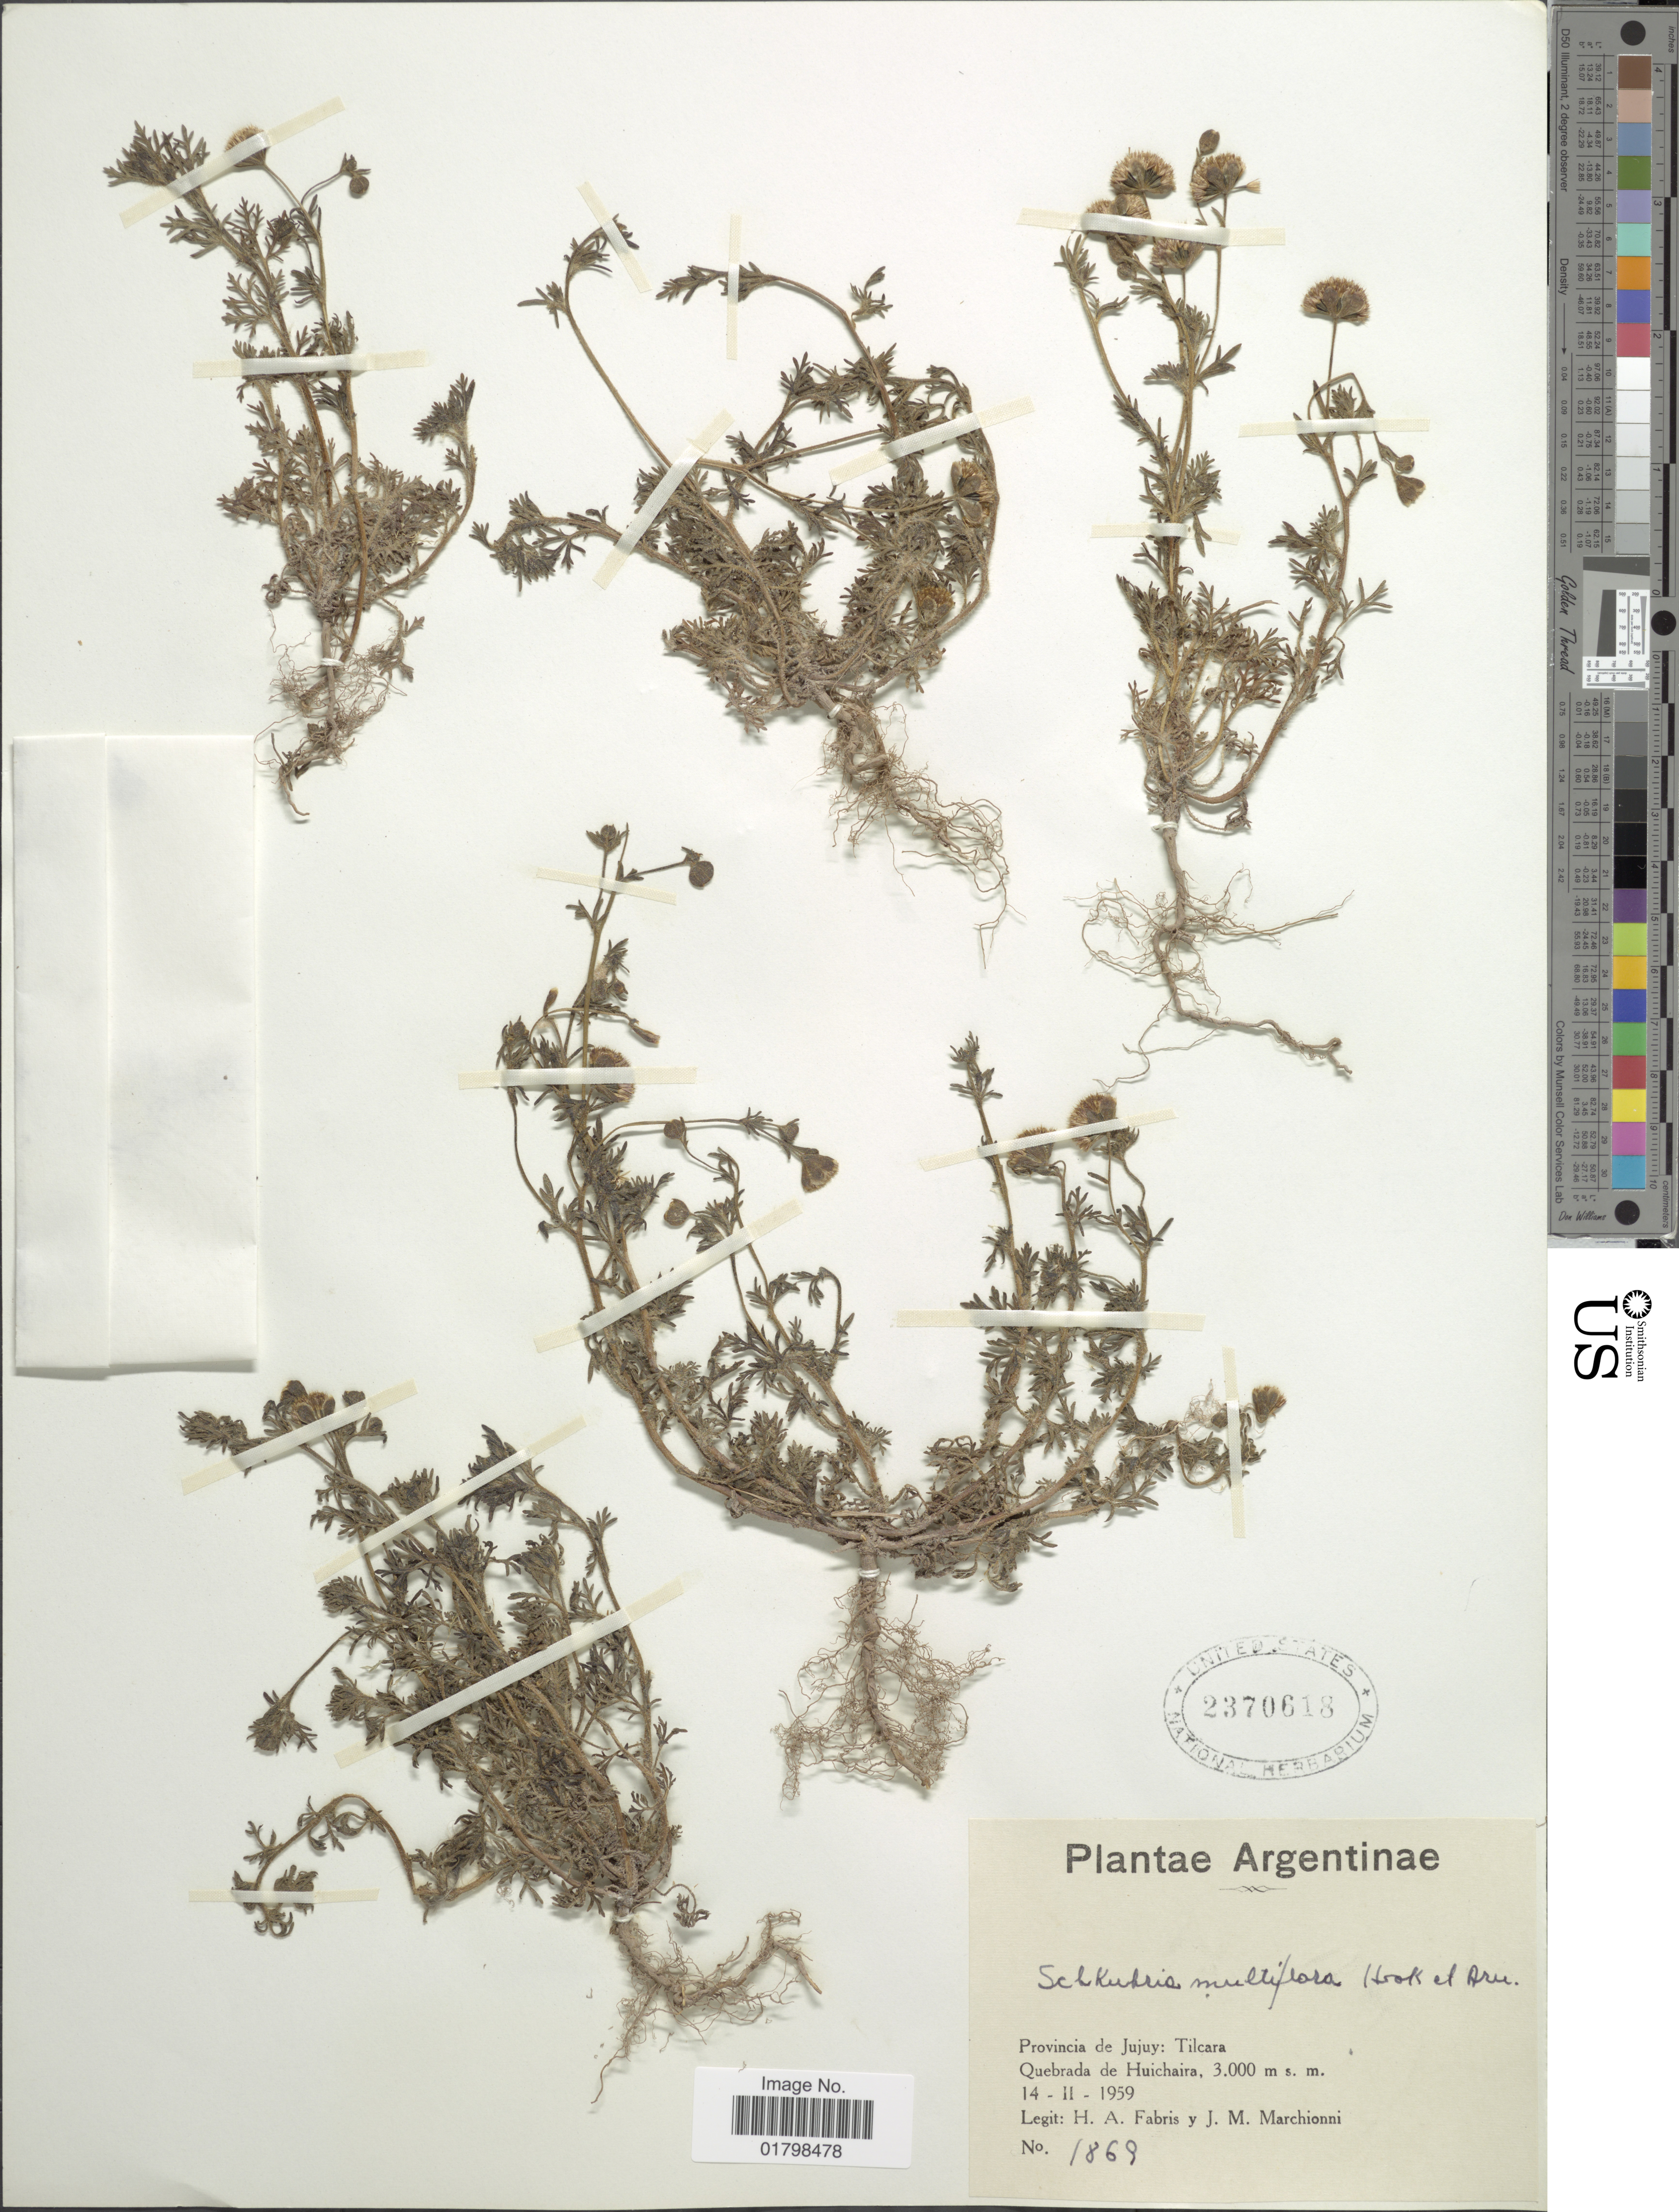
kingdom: Plantae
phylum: Tracheophyta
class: Magnoliopsida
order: Asterales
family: Asteraceae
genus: Schkuhria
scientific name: Schkuhria multiflora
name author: Hook. & Arn.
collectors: H. A. Fabris & J. Marchionni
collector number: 1869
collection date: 1959-02-14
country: Argentina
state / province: Jujuy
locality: Tilcara, Quebrada de Huichaira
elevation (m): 3000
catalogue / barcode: US 2370618